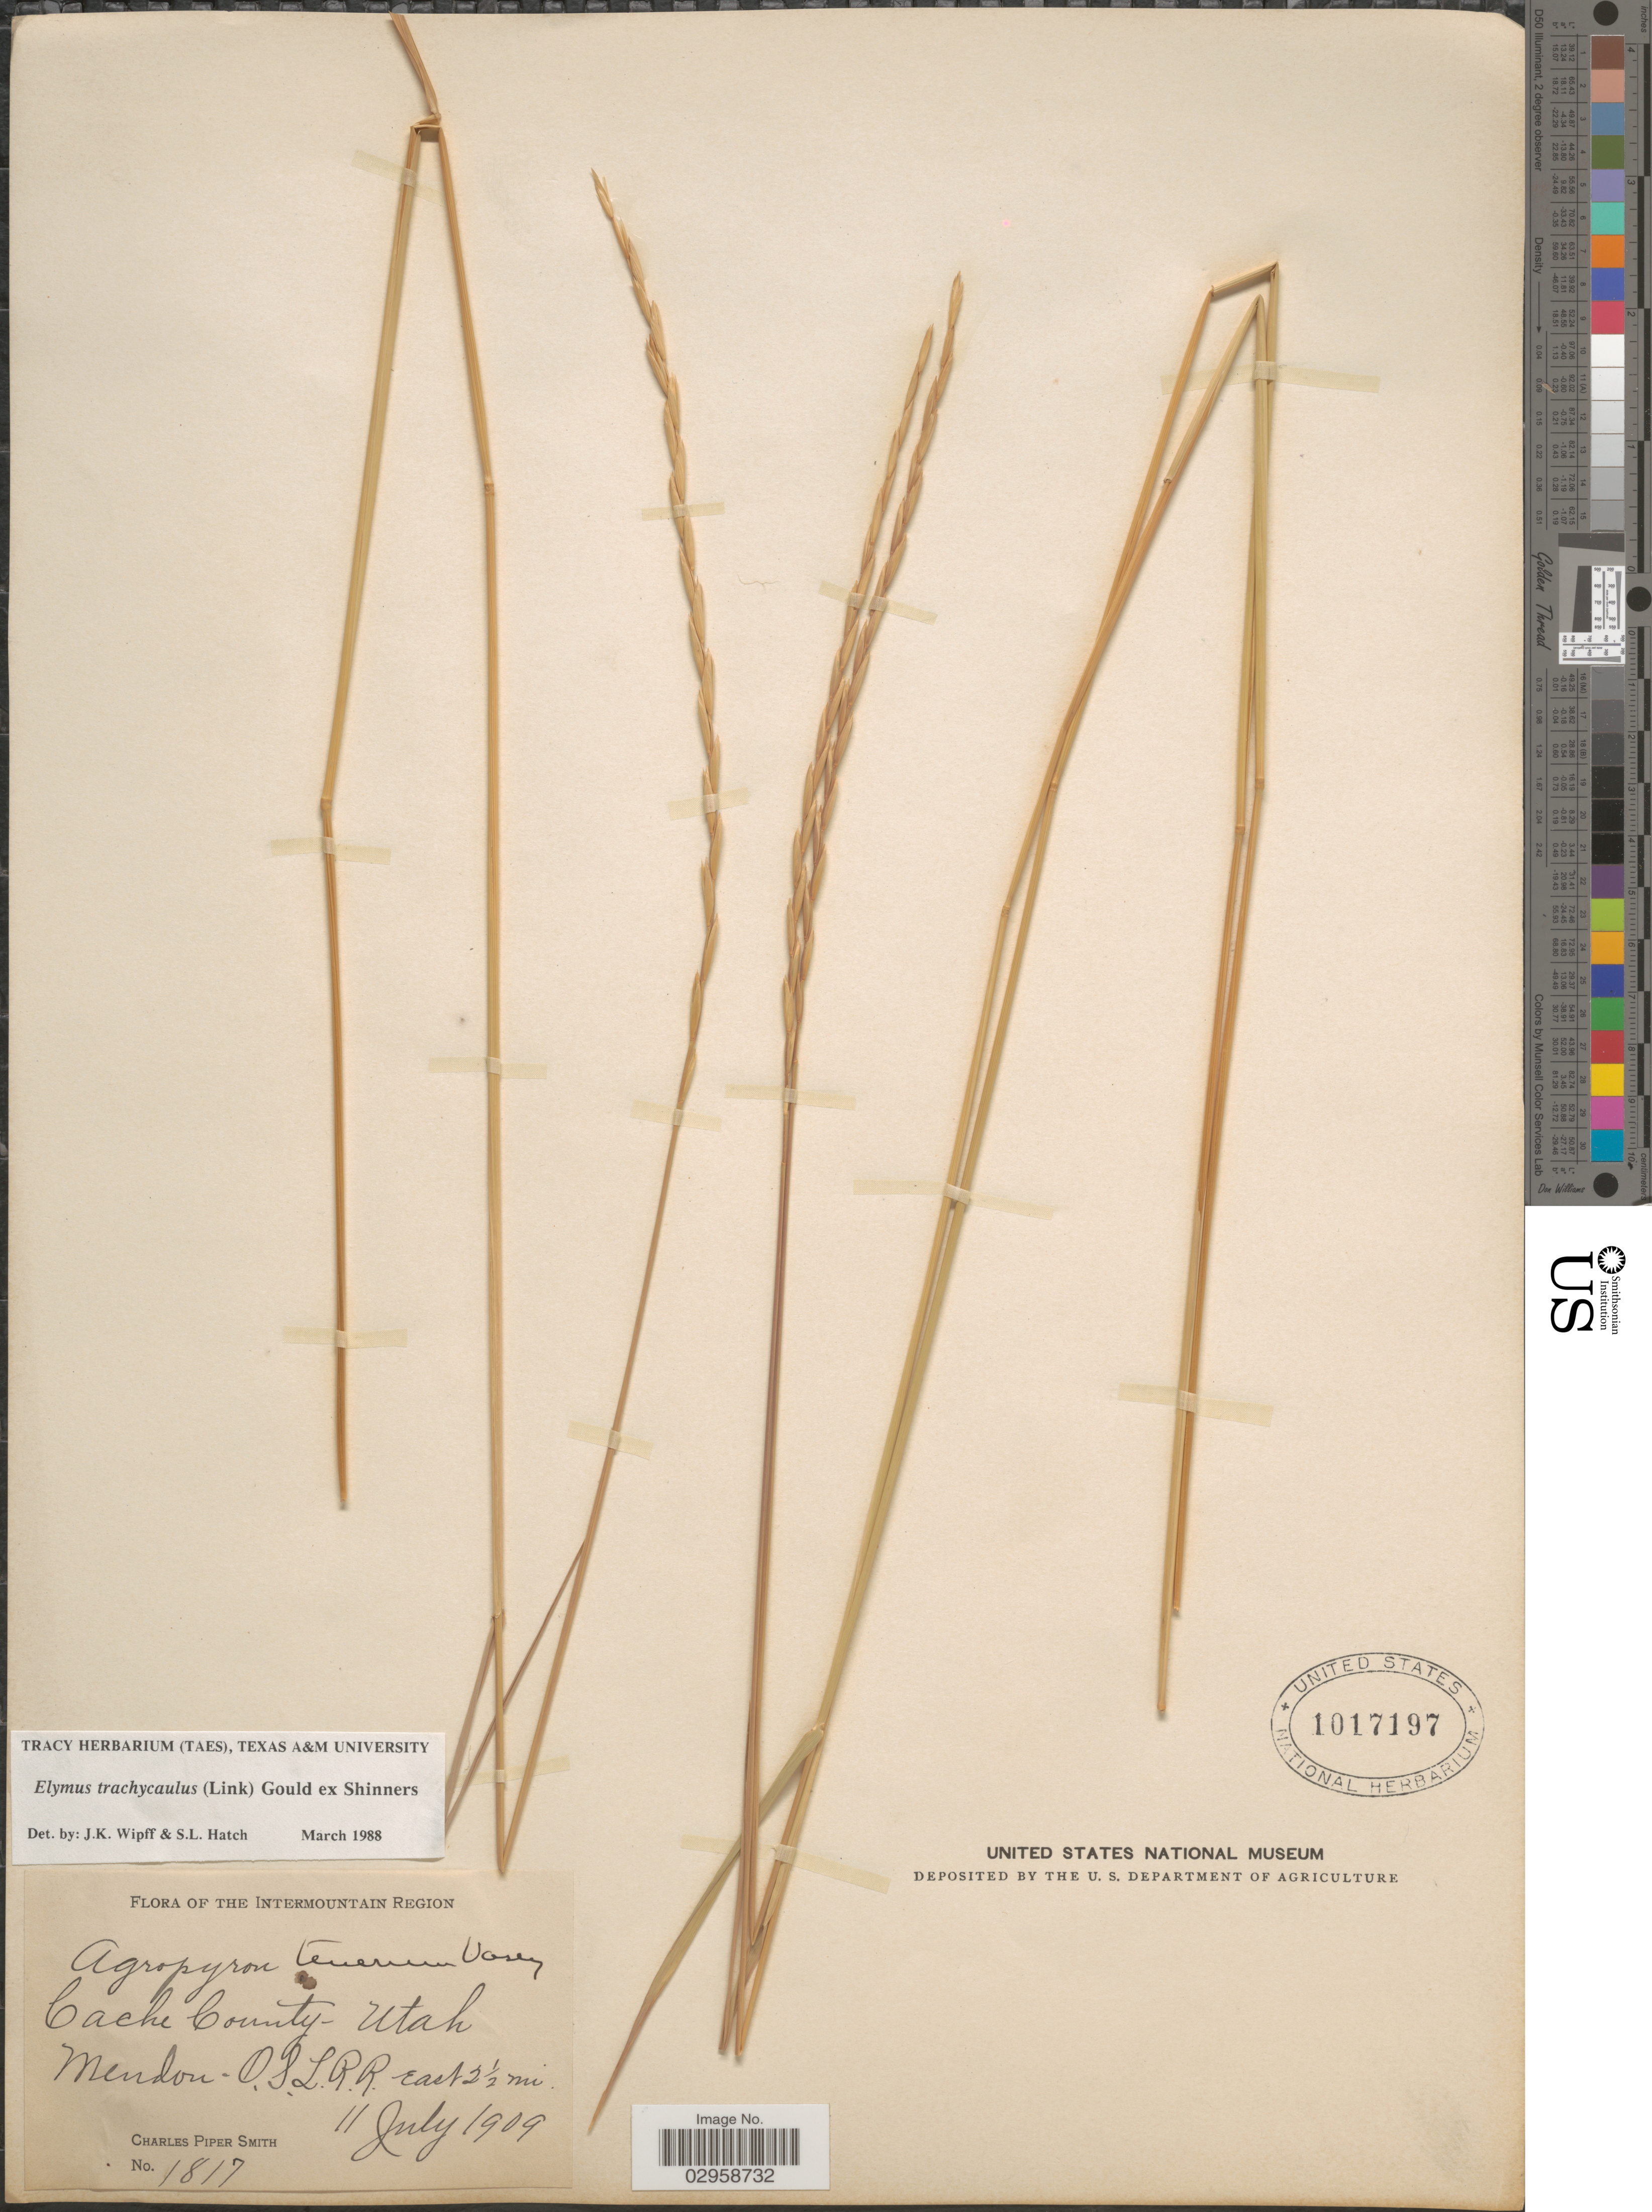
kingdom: Plantae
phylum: Tracheophyta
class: Liliopsida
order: Poales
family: Poaceae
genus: Elymus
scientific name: Elymus trachycaulus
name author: (Link) Gould ex Shinners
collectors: C. P. Smith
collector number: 1817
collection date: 1909-07-11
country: United States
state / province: Utah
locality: The Intermountain Region. Cache County. Mendon - O.S.L.R.R. east 2½ mi.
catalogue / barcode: US 1017197